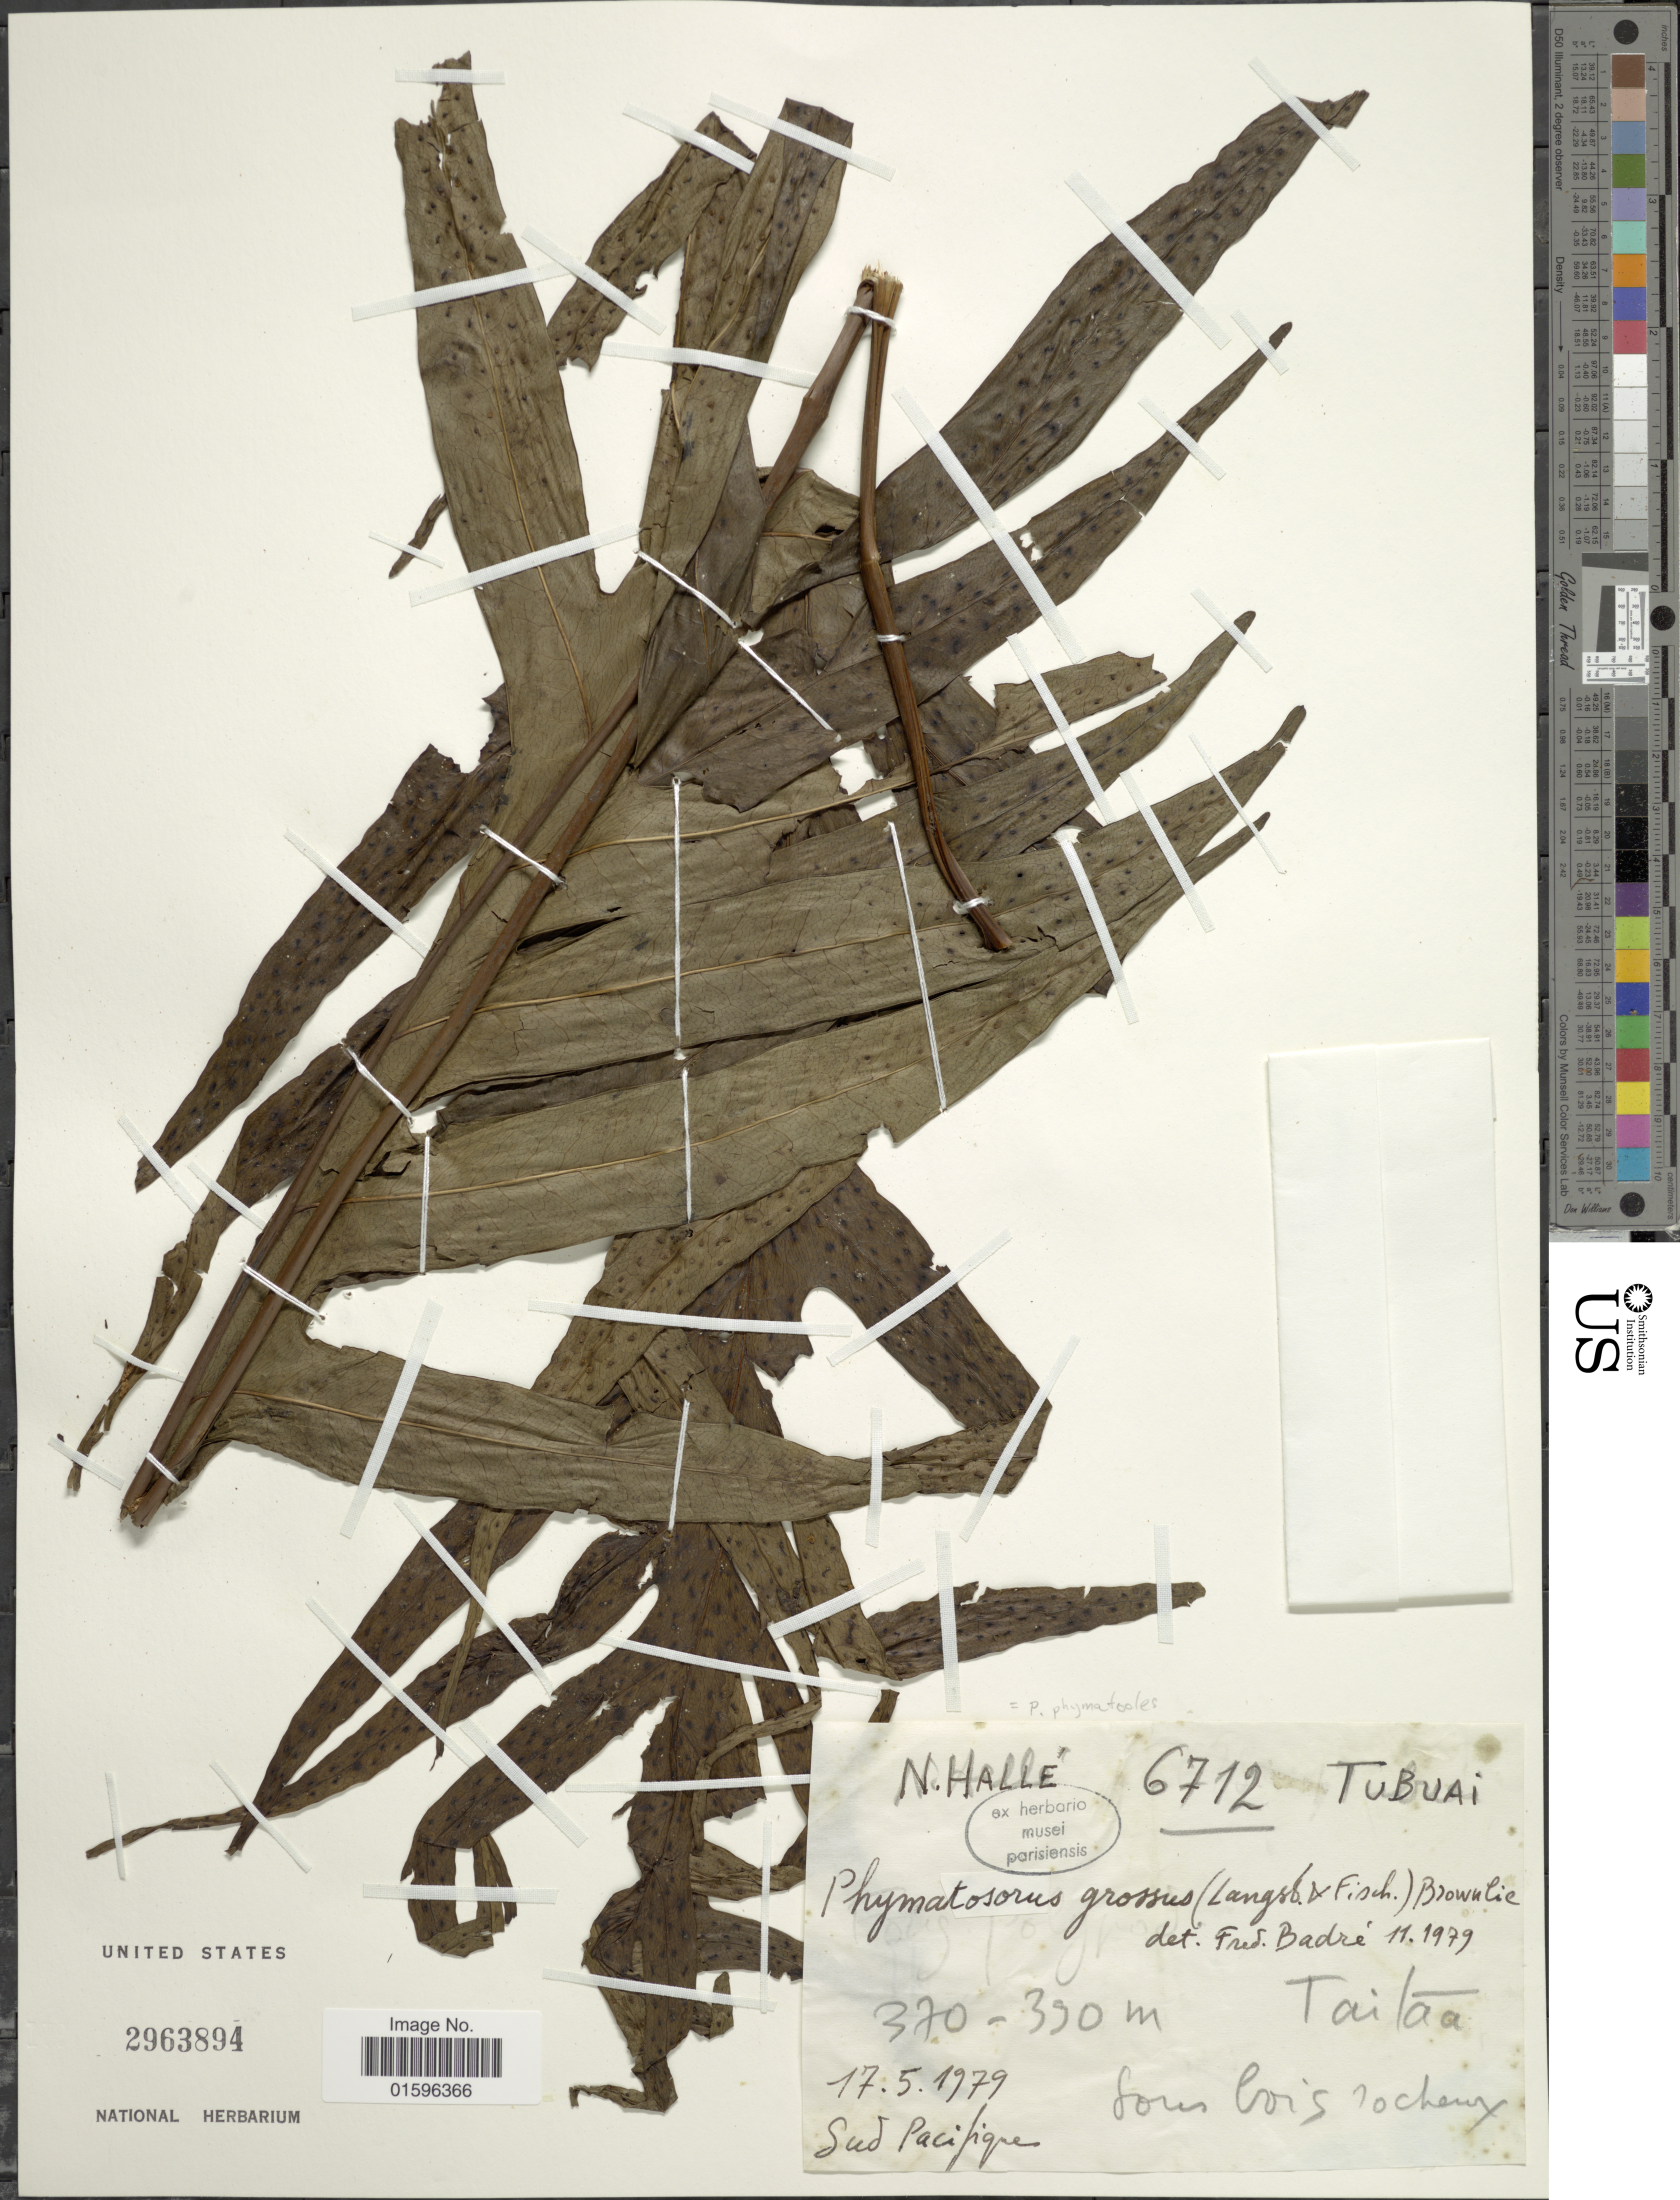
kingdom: Plantae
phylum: Tracheophyta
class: Polypodiopsida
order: Polypodiales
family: Polypodiaceae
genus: Polypodium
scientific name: Polypodium scolopendria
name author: Burm. f.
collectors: N. Hallé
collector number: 6712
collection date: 1979-05-17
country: French Polynesia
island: Tubuai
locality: Taitao, Sous lois rocheny [interpreted]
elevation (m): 370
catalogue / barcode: US 2963894